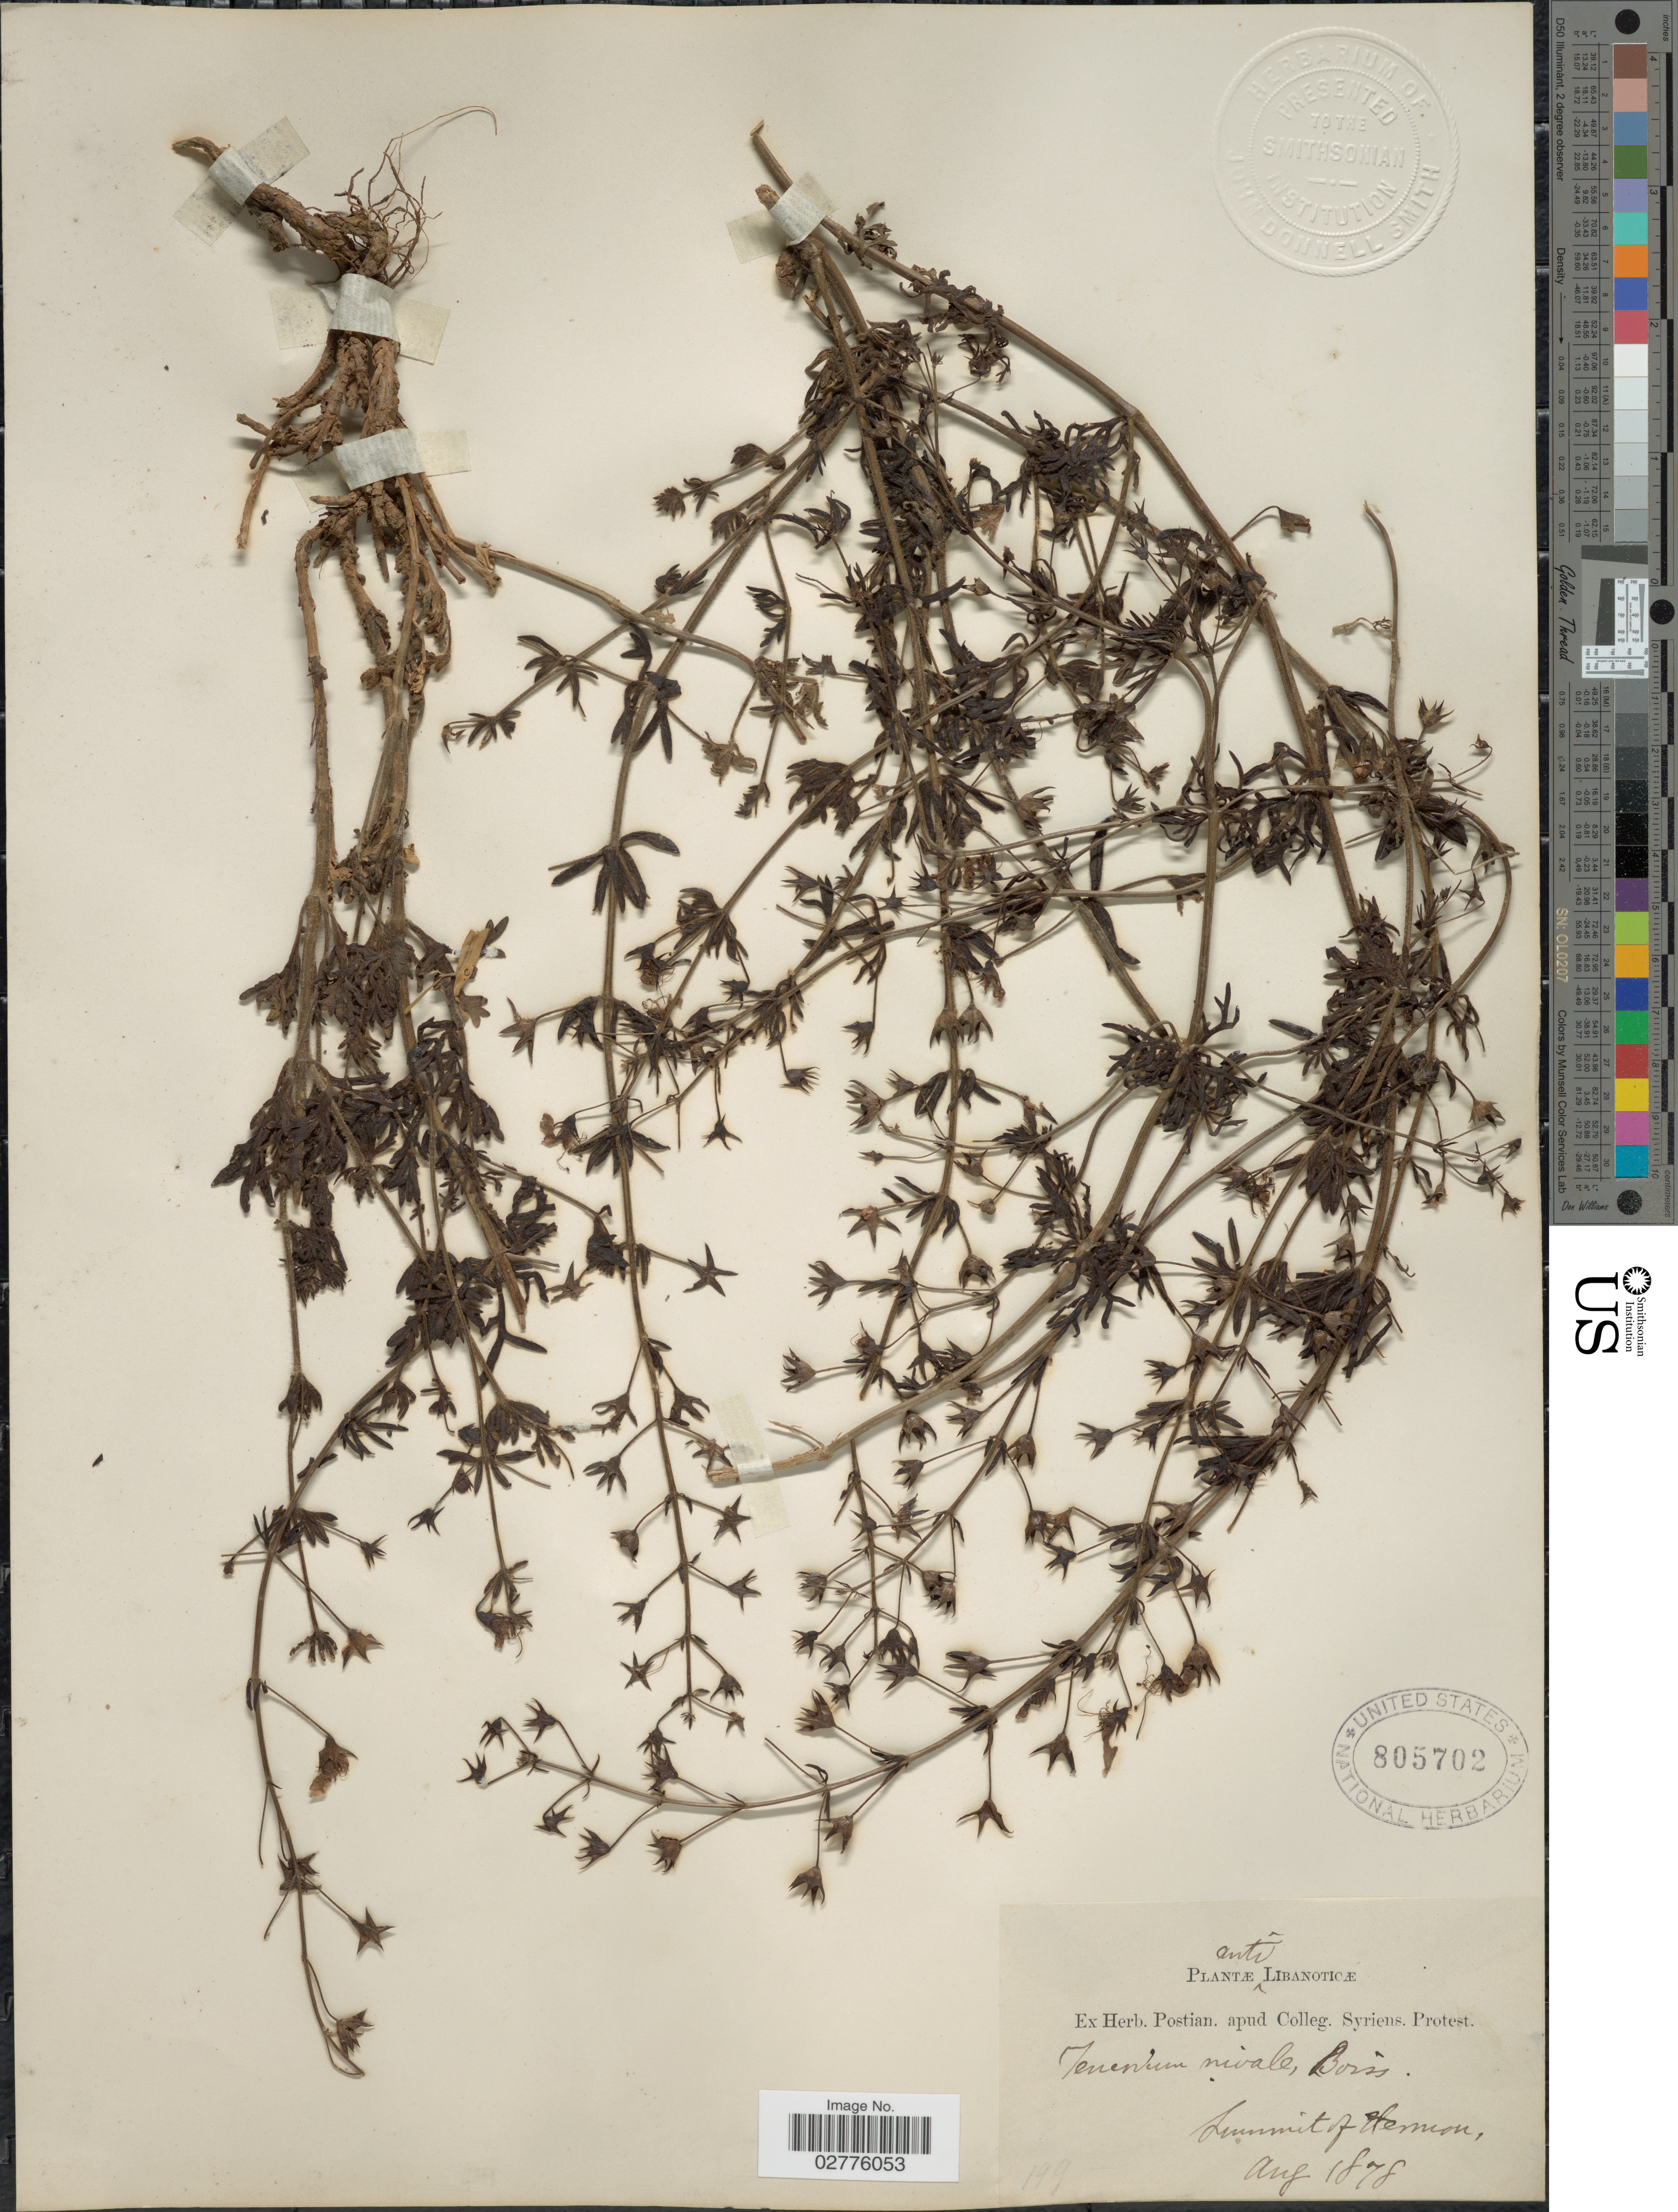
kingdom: Plantae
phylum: Tracheophyta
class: Magnoliopsida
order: Lamiales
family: Lamiaceae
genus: Teucrium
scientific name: Teucrium nivale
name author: Boiss.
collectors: ex herb. Postian. apud Colleg. Syriens. Protest. USE "Fannie P. A. Shepard" (10308853) AS PRIMARY COLLECTOR INSTEAD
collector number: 199?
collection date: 1878-08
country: Lebanon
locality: Anti Libanoticæ. Summit of Hennon [interpreted]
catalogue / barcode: US 805702